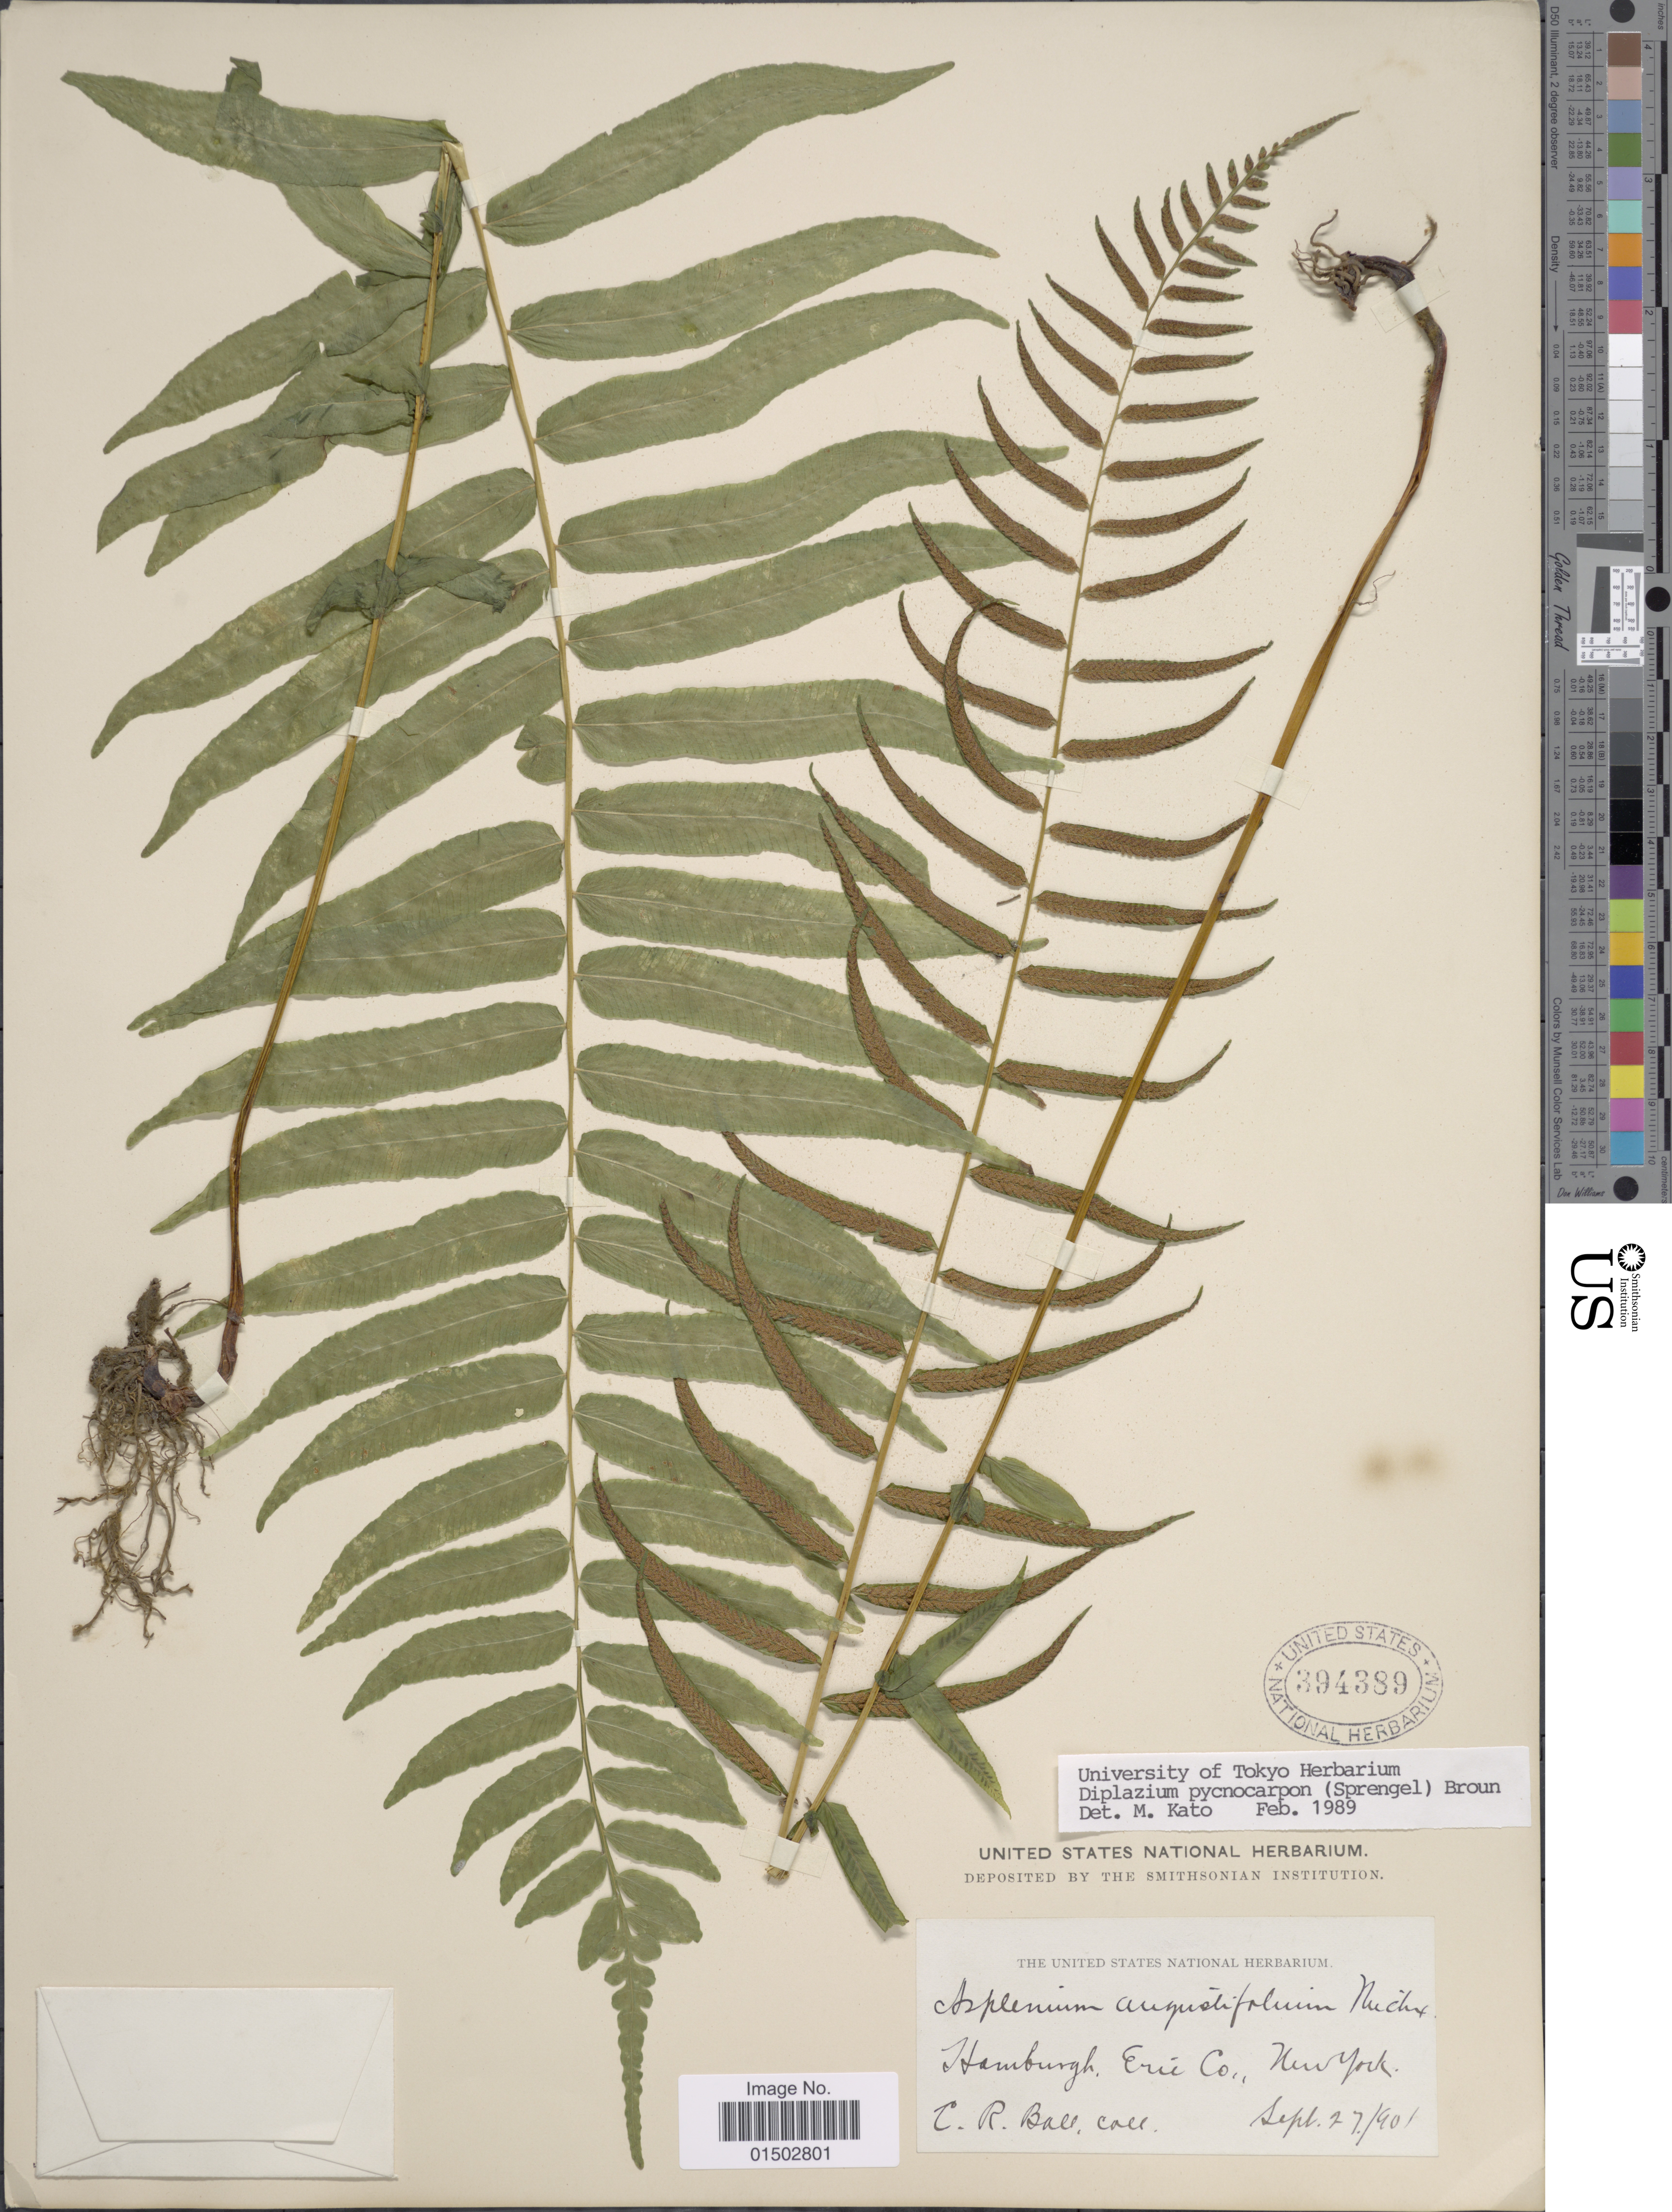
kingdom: Plantae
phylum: Tracheophyta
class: Polypodiopsida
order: Polypodiales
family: Diplaziopsidaceae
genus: Homalosorus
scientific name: Homalosorus pycnocarpos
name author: (Spreng.) Pic. Serm.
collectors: C. R. Ball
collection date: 1901-08-27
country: United States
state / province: New York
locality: Hamburgh, Erie Co.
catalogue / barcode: US 394389